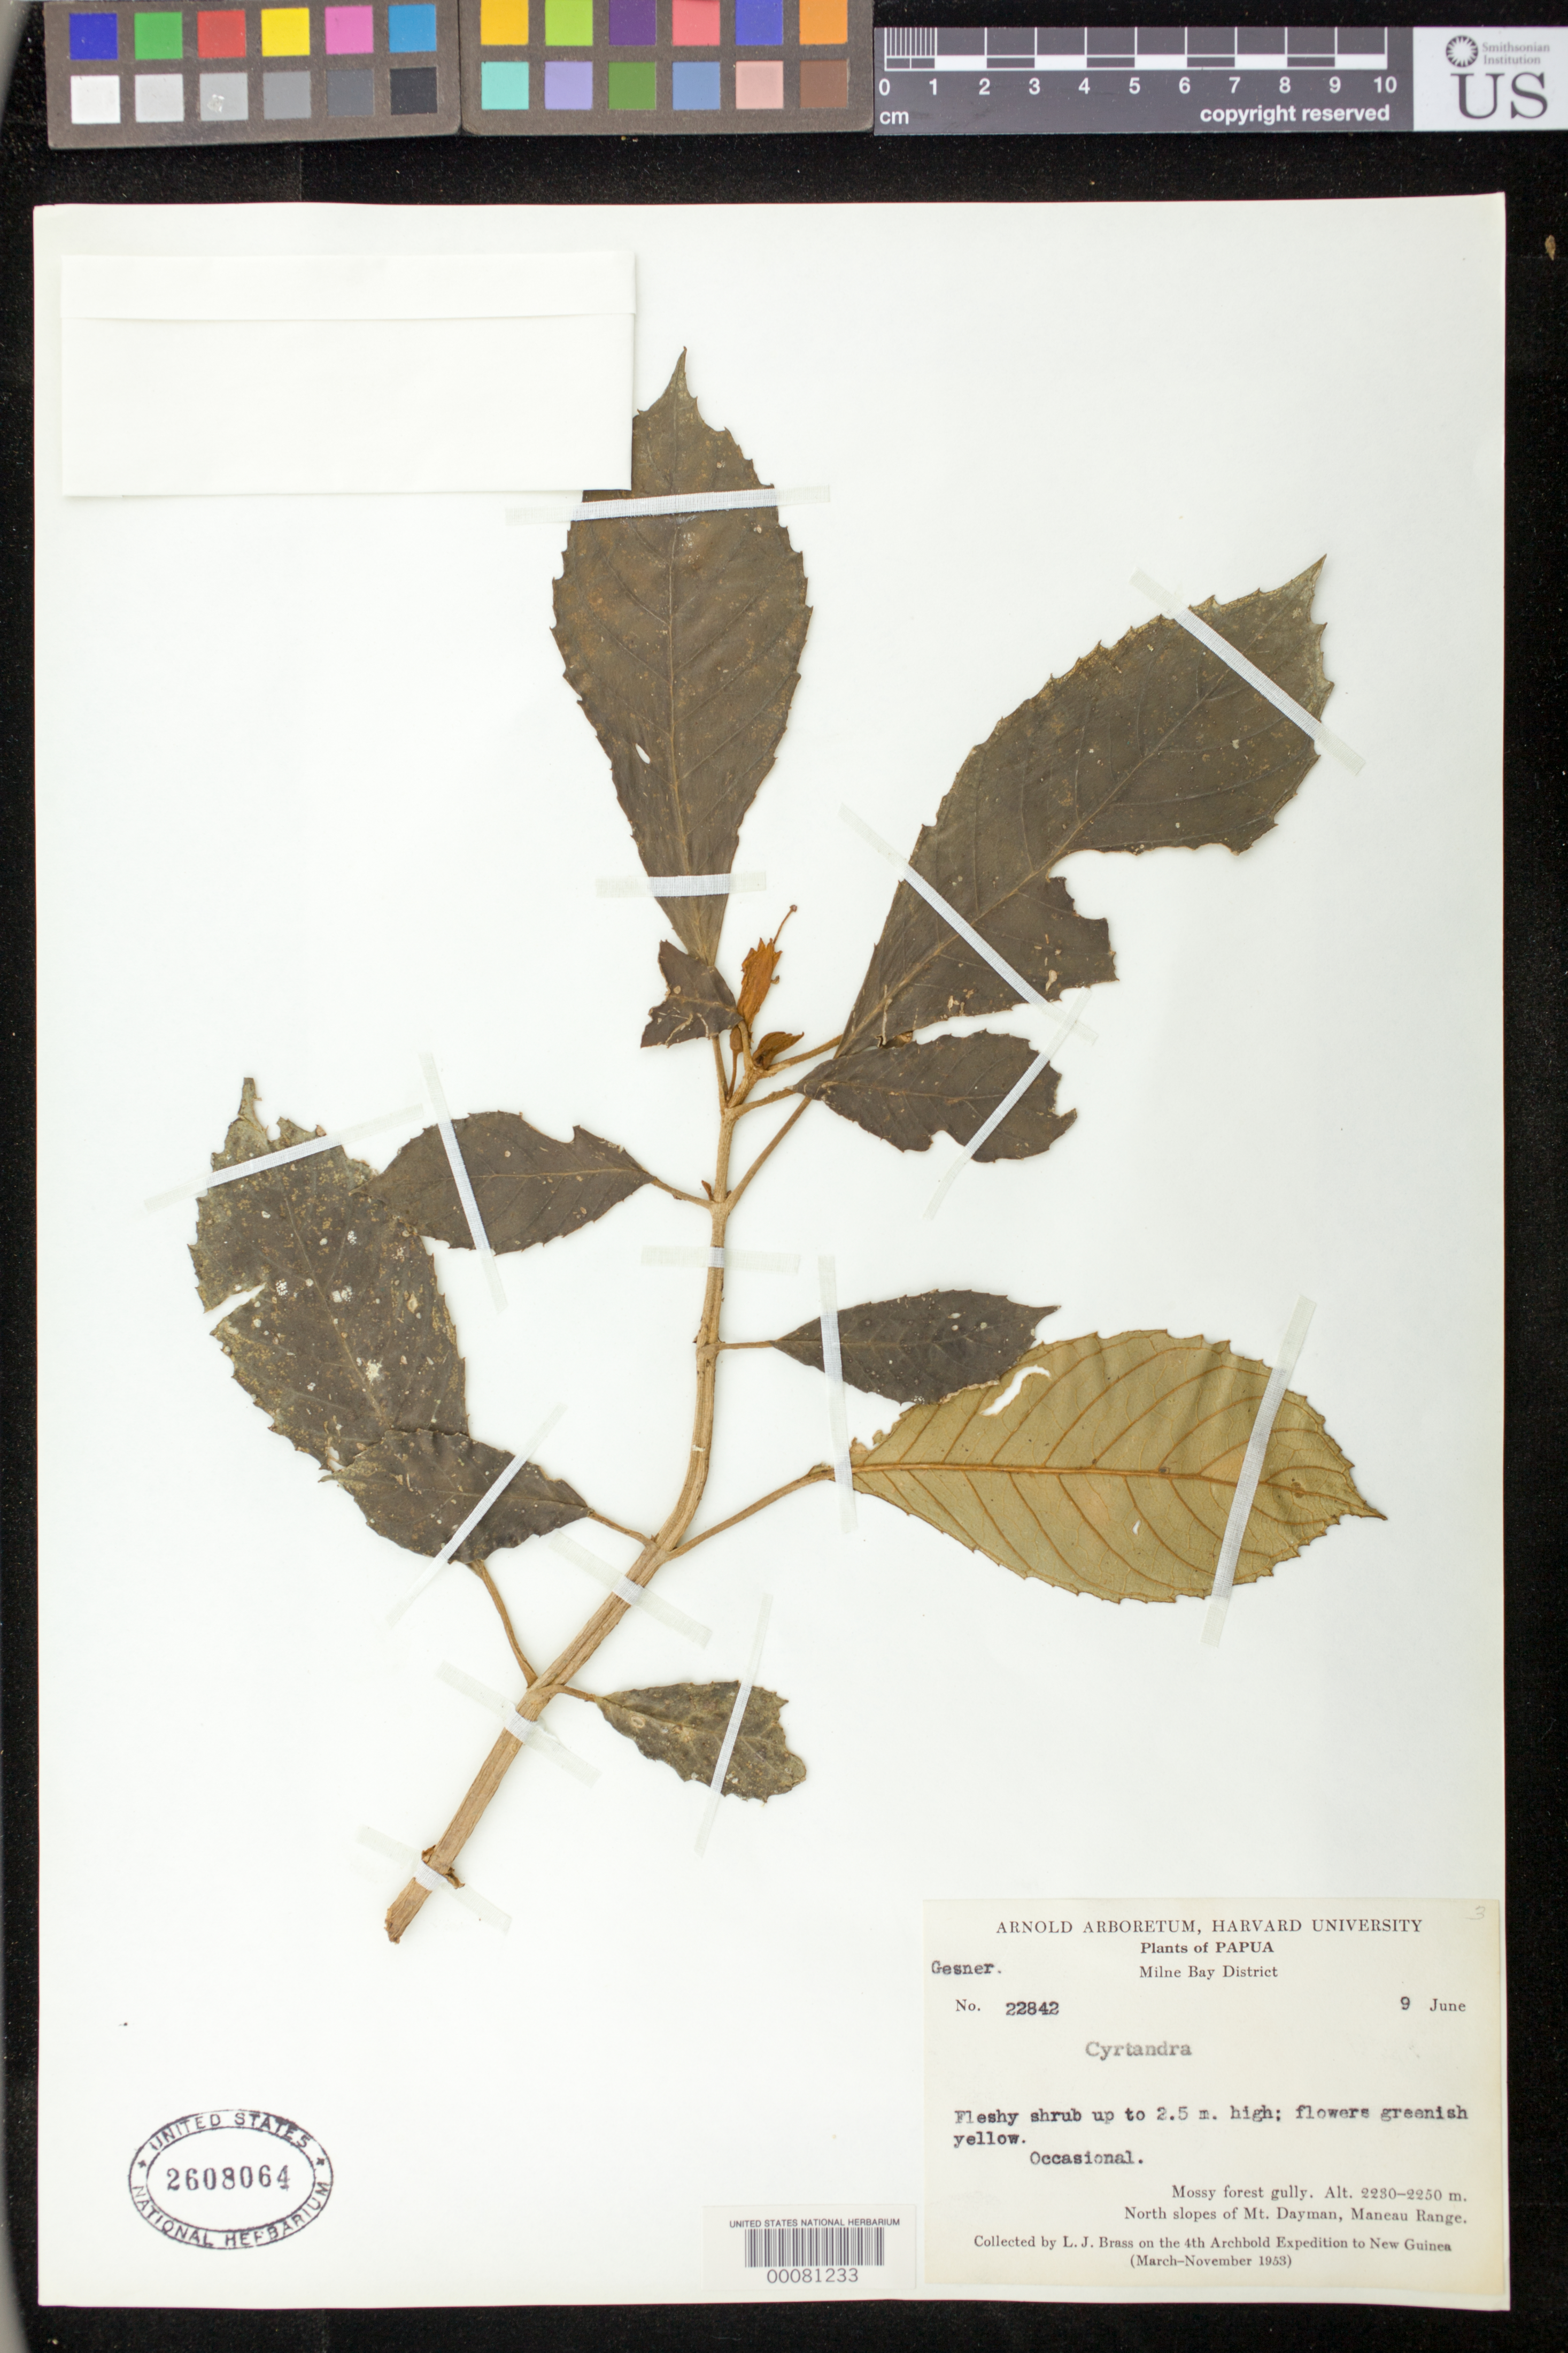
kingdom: Plantae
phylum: Tracheophyta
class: Magnoliopsida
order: Lamiales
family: Gesneriaceae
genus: Cyrtandra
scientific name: Cyrtandra sp.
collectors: L. J. Brass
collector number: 22842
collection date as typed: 09 Jun 1953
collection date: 1953-06-09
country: Papua New Guinea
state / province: Milne Bay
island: New Guinea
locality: Milne bay district, north slopes of mt dayman, maneau range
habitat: Mossy forest gully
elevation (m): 2230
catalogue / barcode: US 2608064